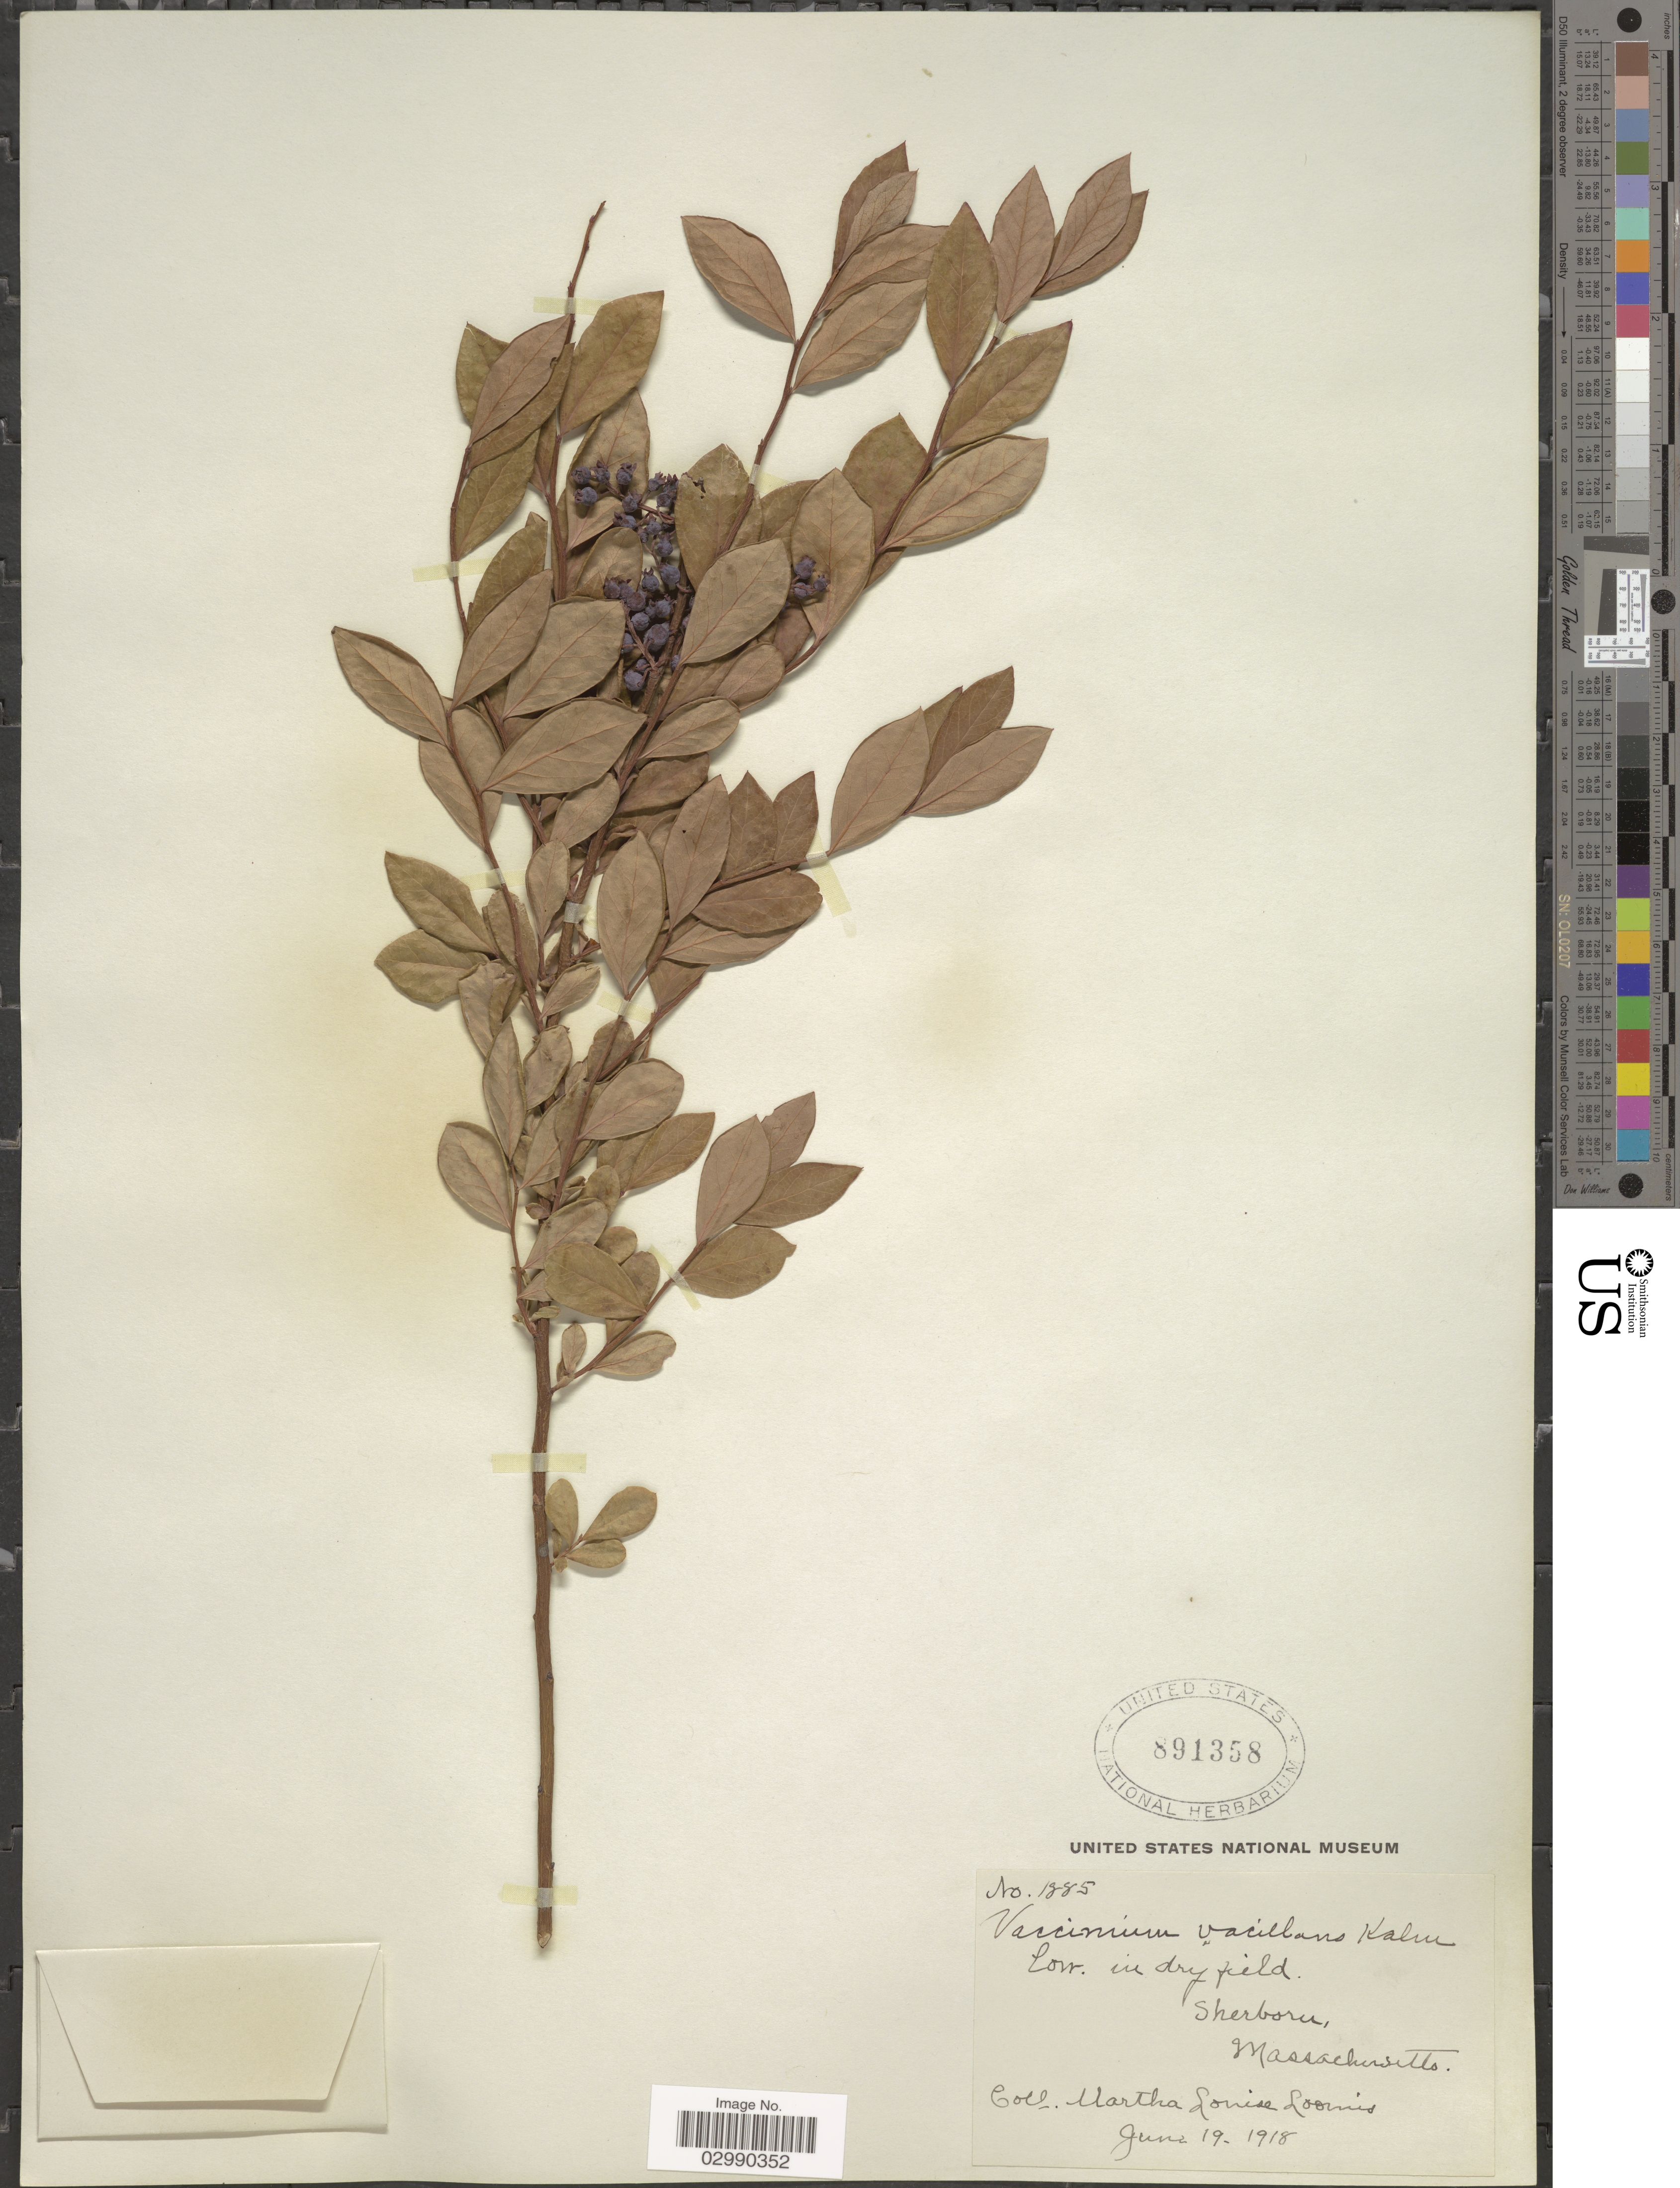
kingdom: Plantae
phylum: Tracheophyta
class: Magnoliopsida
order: Ericales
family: Ericaceae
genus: Vaccinium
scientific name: Vaccinium vacillans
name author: Kalm ex Torr.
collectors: M. L. Loomis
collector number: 1885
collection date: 1918-06-19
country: United States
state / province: Massachusetts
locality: Sherborn.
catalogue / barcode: US 891358